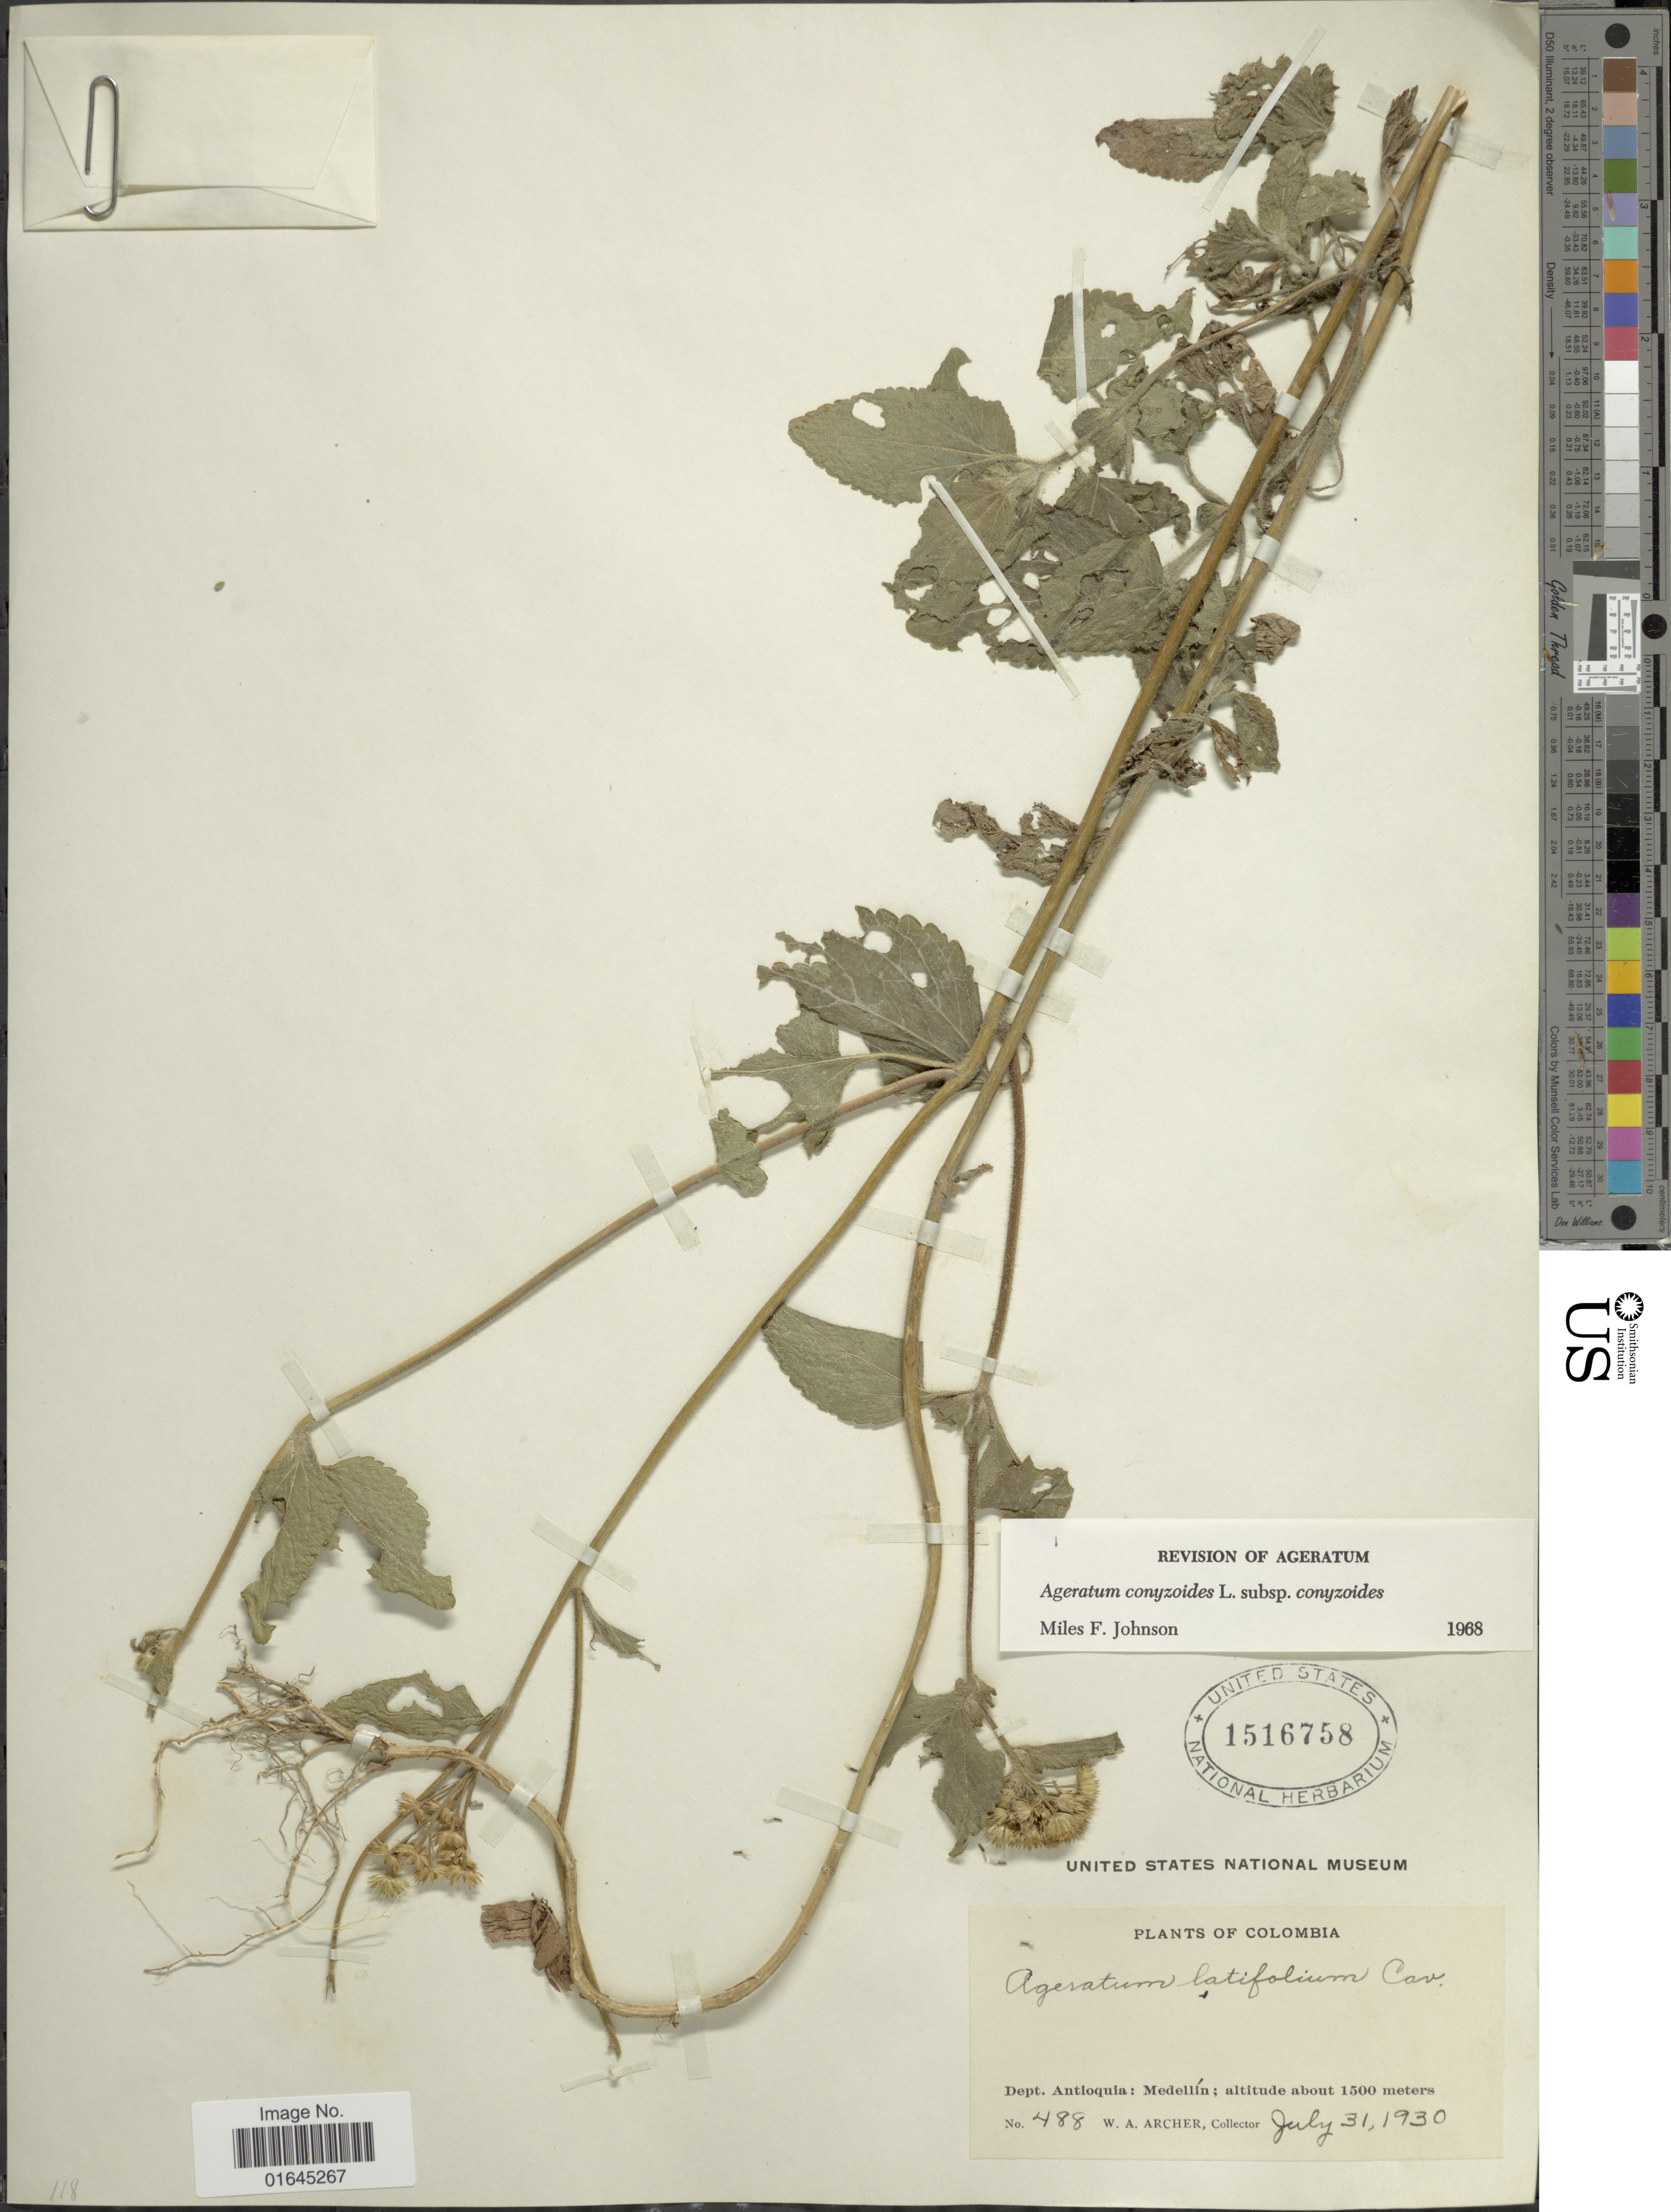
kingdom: Plantae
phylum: Tracheophyta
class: Magnoliopsida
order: Asterales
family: Asteraceae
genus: Ageratum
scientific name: Ageratum conyzoides subsp. conyzoides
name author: L.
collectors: W. A. Archer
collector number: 488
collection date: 1930-07-31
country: Colombia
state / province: Antioquia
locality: Dept. Antioquia: Medellïn.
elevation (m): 1500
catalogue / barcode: US 1516758